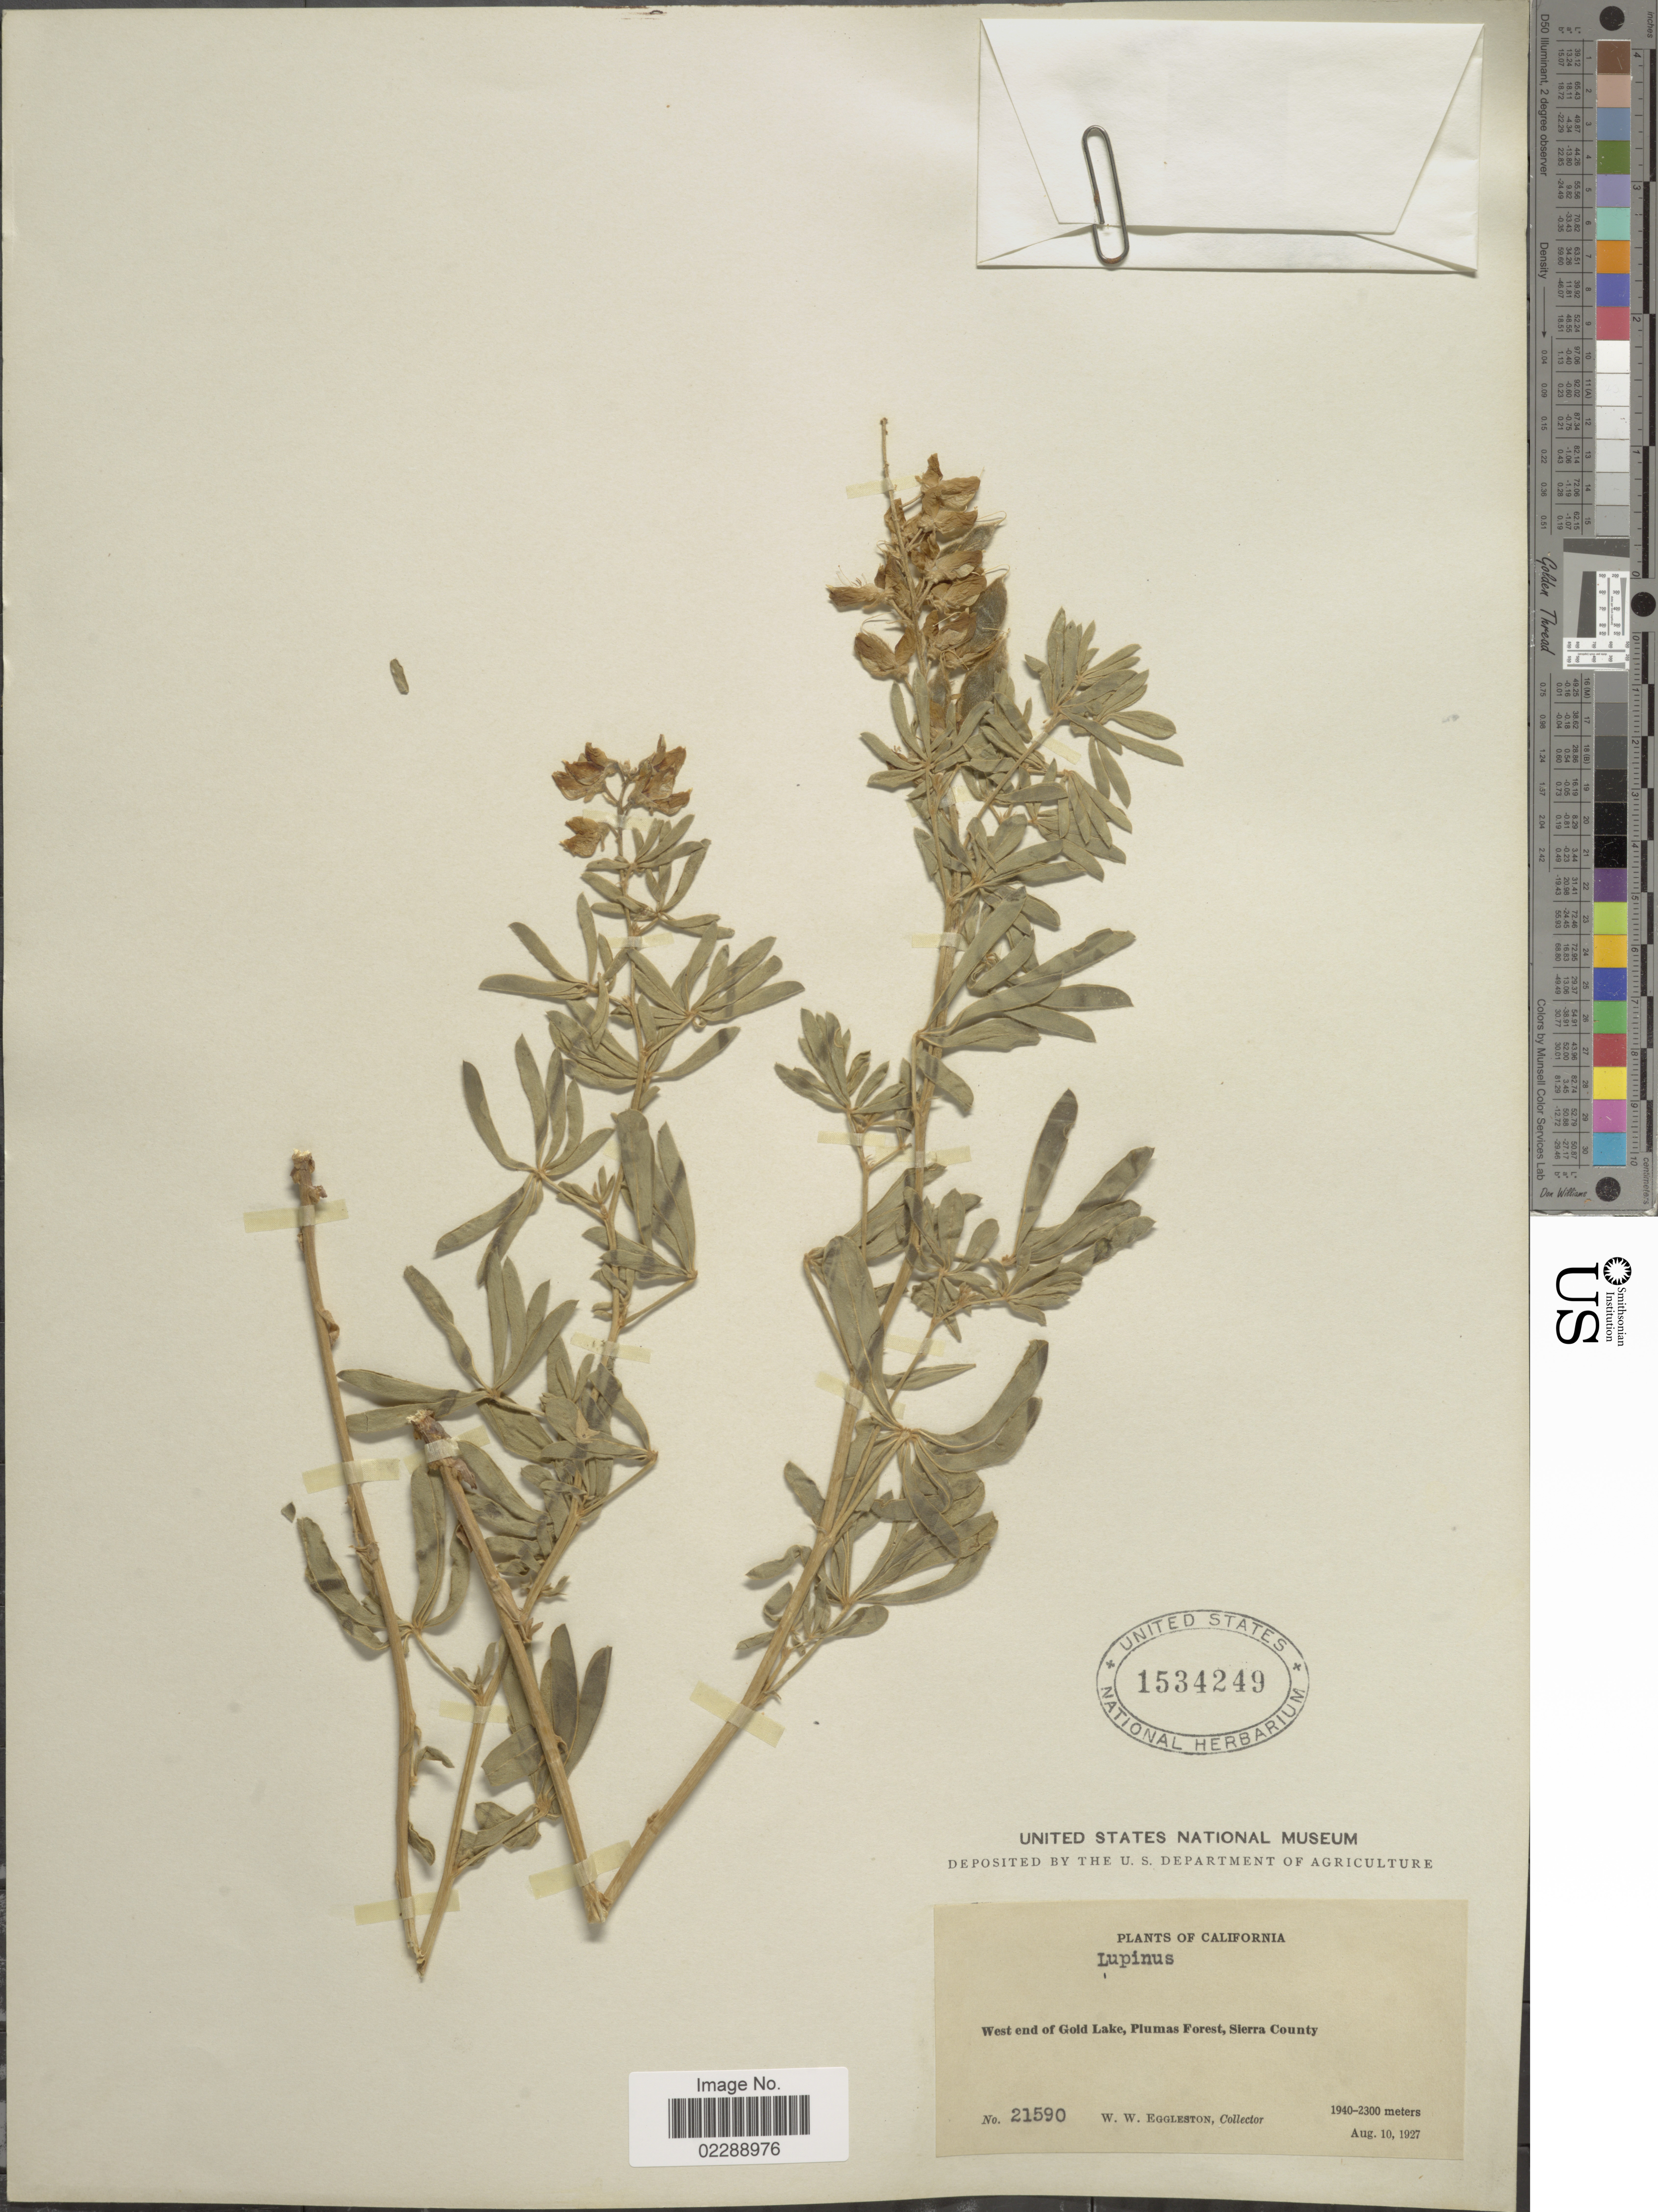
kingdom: Plantae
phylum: Tracheophyta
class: Magnoliopsida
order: Fabales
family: Fabaceae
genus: Lupinus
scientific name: Lupinus sp.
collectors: W. W. Eggleston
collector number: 21590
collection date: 1927-08-10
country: United States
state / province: California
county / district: Sierra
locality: West end of Gold Lake, Plumas Forest, Sierra County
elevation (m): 1940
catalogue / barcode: US 1534249